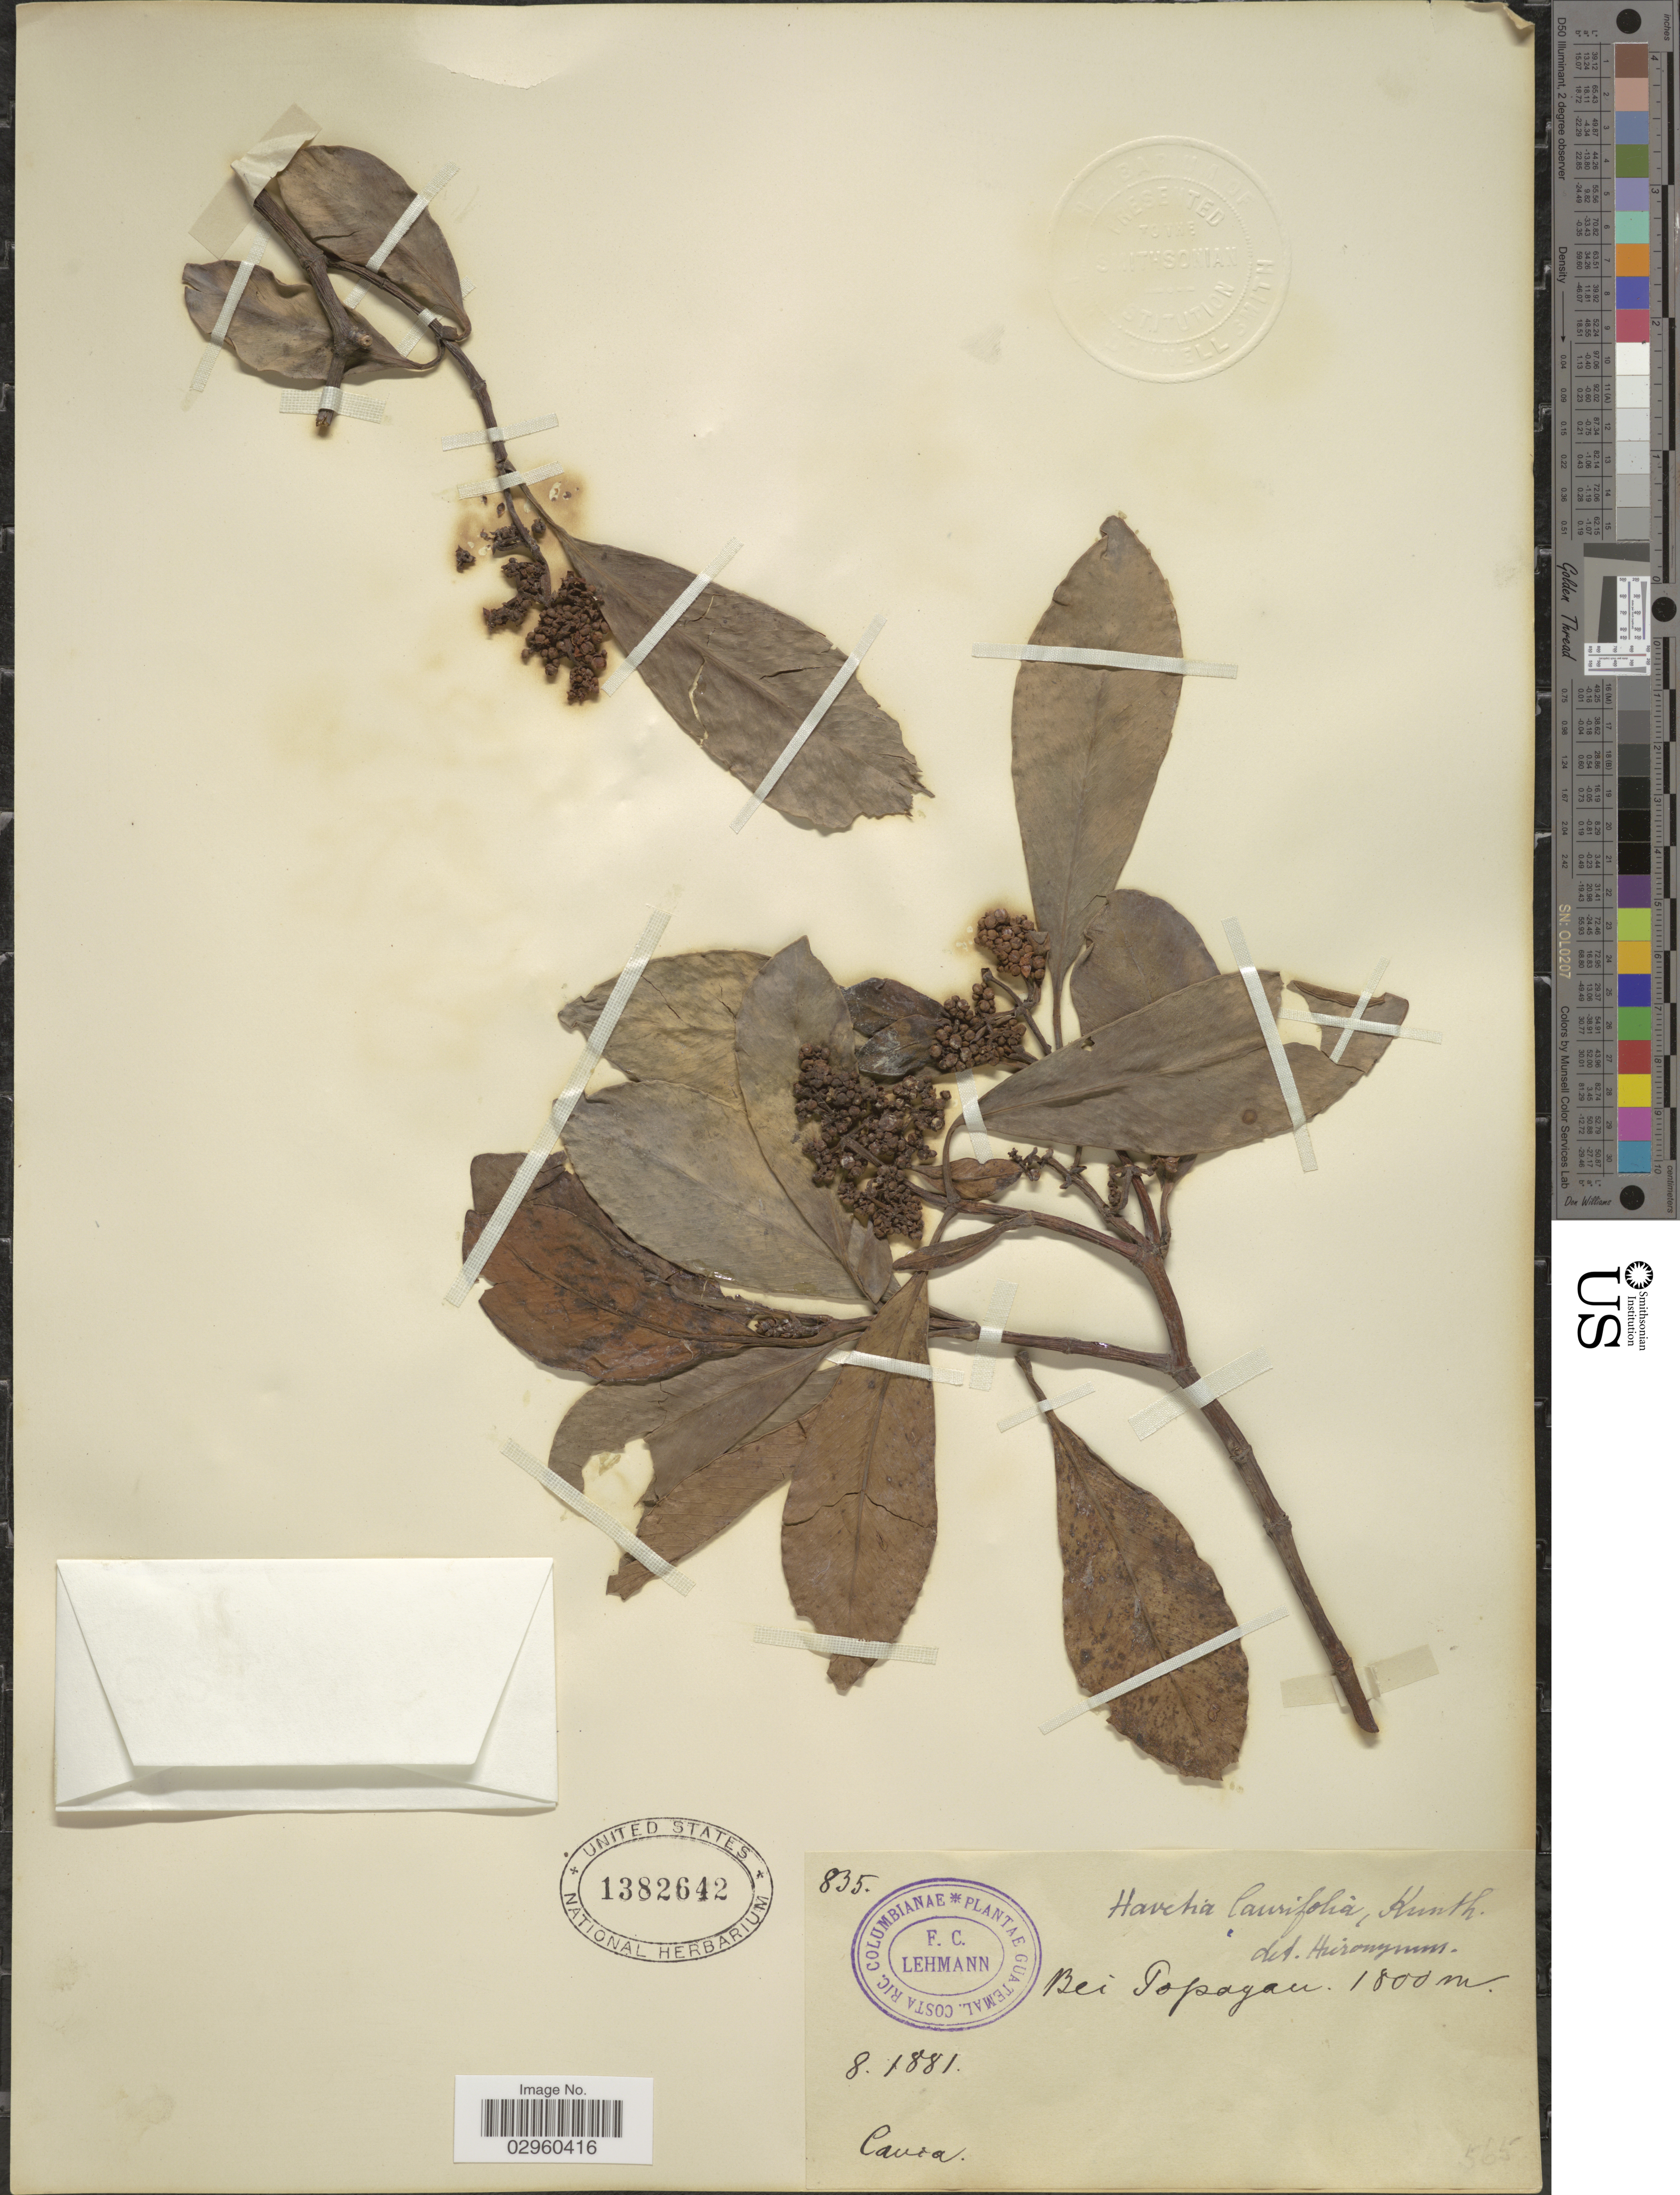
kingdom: Plantae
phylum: Tracheophyta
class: Magnoliopsida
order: Malpighiales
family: Clusiaceae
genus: Clusia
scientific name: Clusia colombiana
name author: Pipoly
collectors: F. C. Lehmann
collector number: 835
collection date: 1881-08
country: Colombia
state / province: Cauca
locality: Bei Popayan. Cauca.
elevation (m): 1800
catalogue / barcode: US 1382642